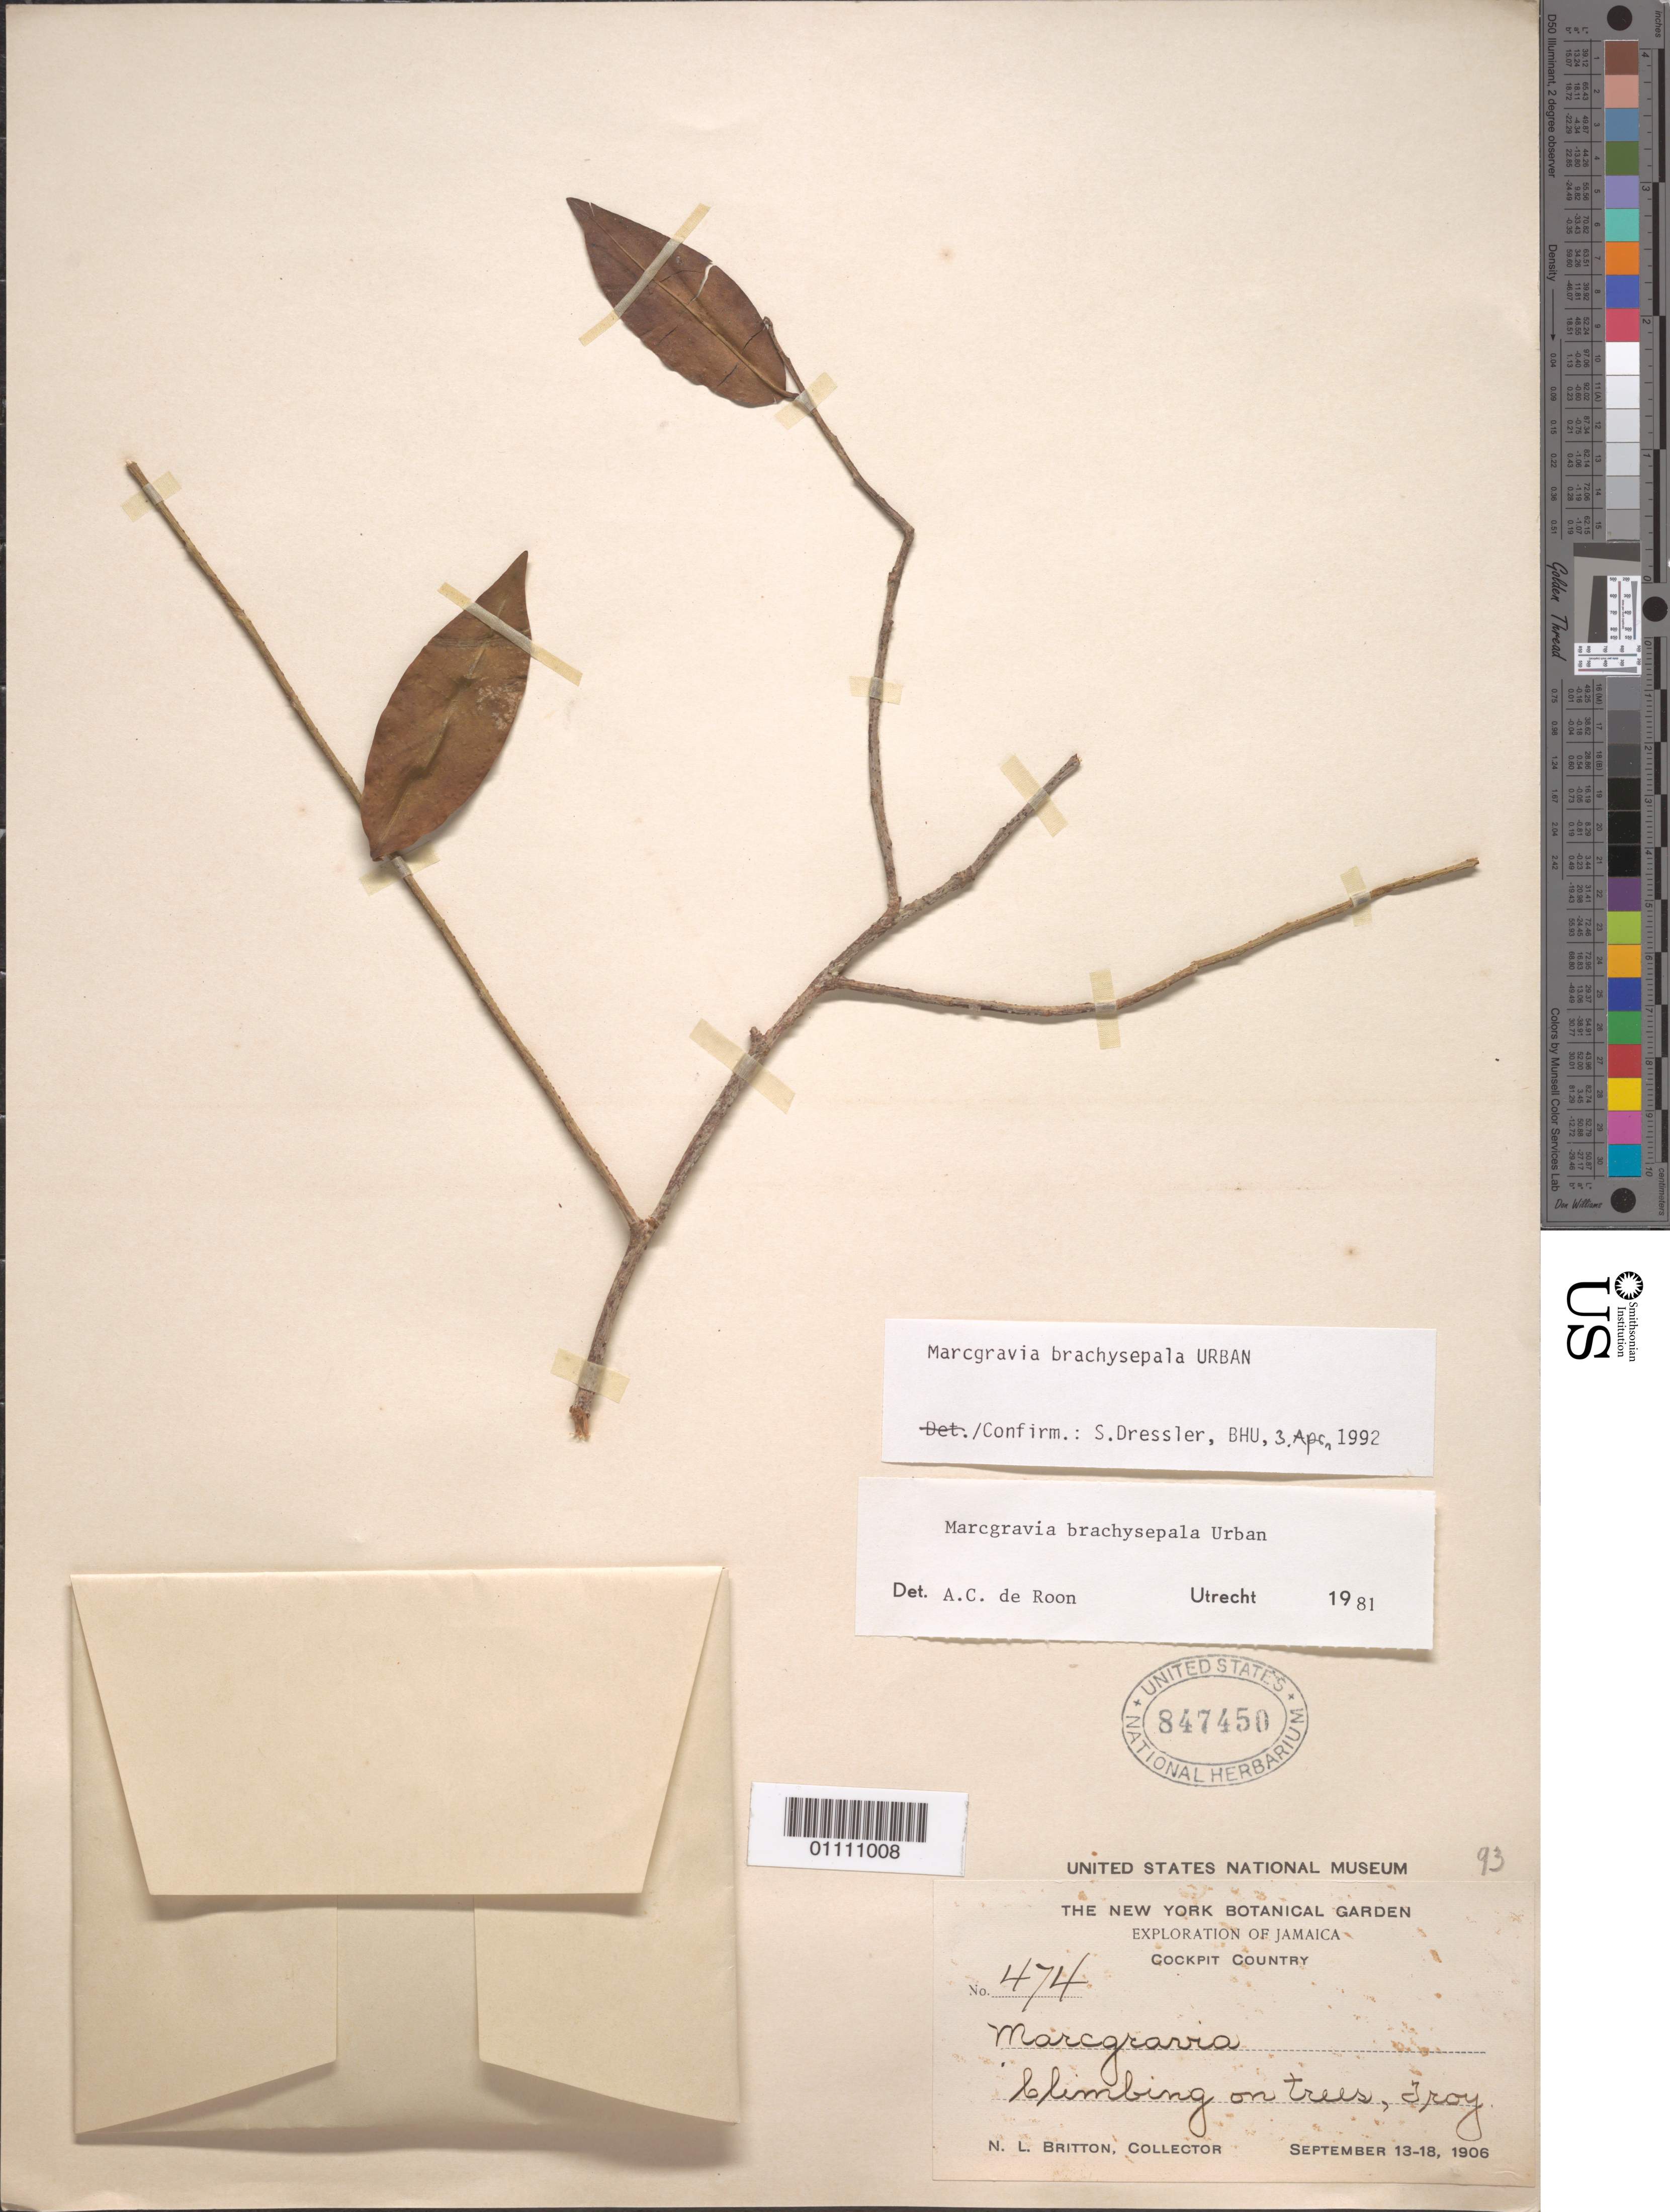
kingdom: Plantae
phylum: Tracheophyta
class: Magnoliopsida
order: Ericales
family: Marcgraviaceae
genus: Marcgravia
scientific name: Marcgravia brachysepala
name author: Urb.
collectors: N. Britton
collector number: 474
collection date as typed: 13 Sep 1906 to 18 Sep 1906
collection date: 1906-09-13/1906-09-18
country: Jamaica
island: Jamaica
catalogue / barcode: US 847450